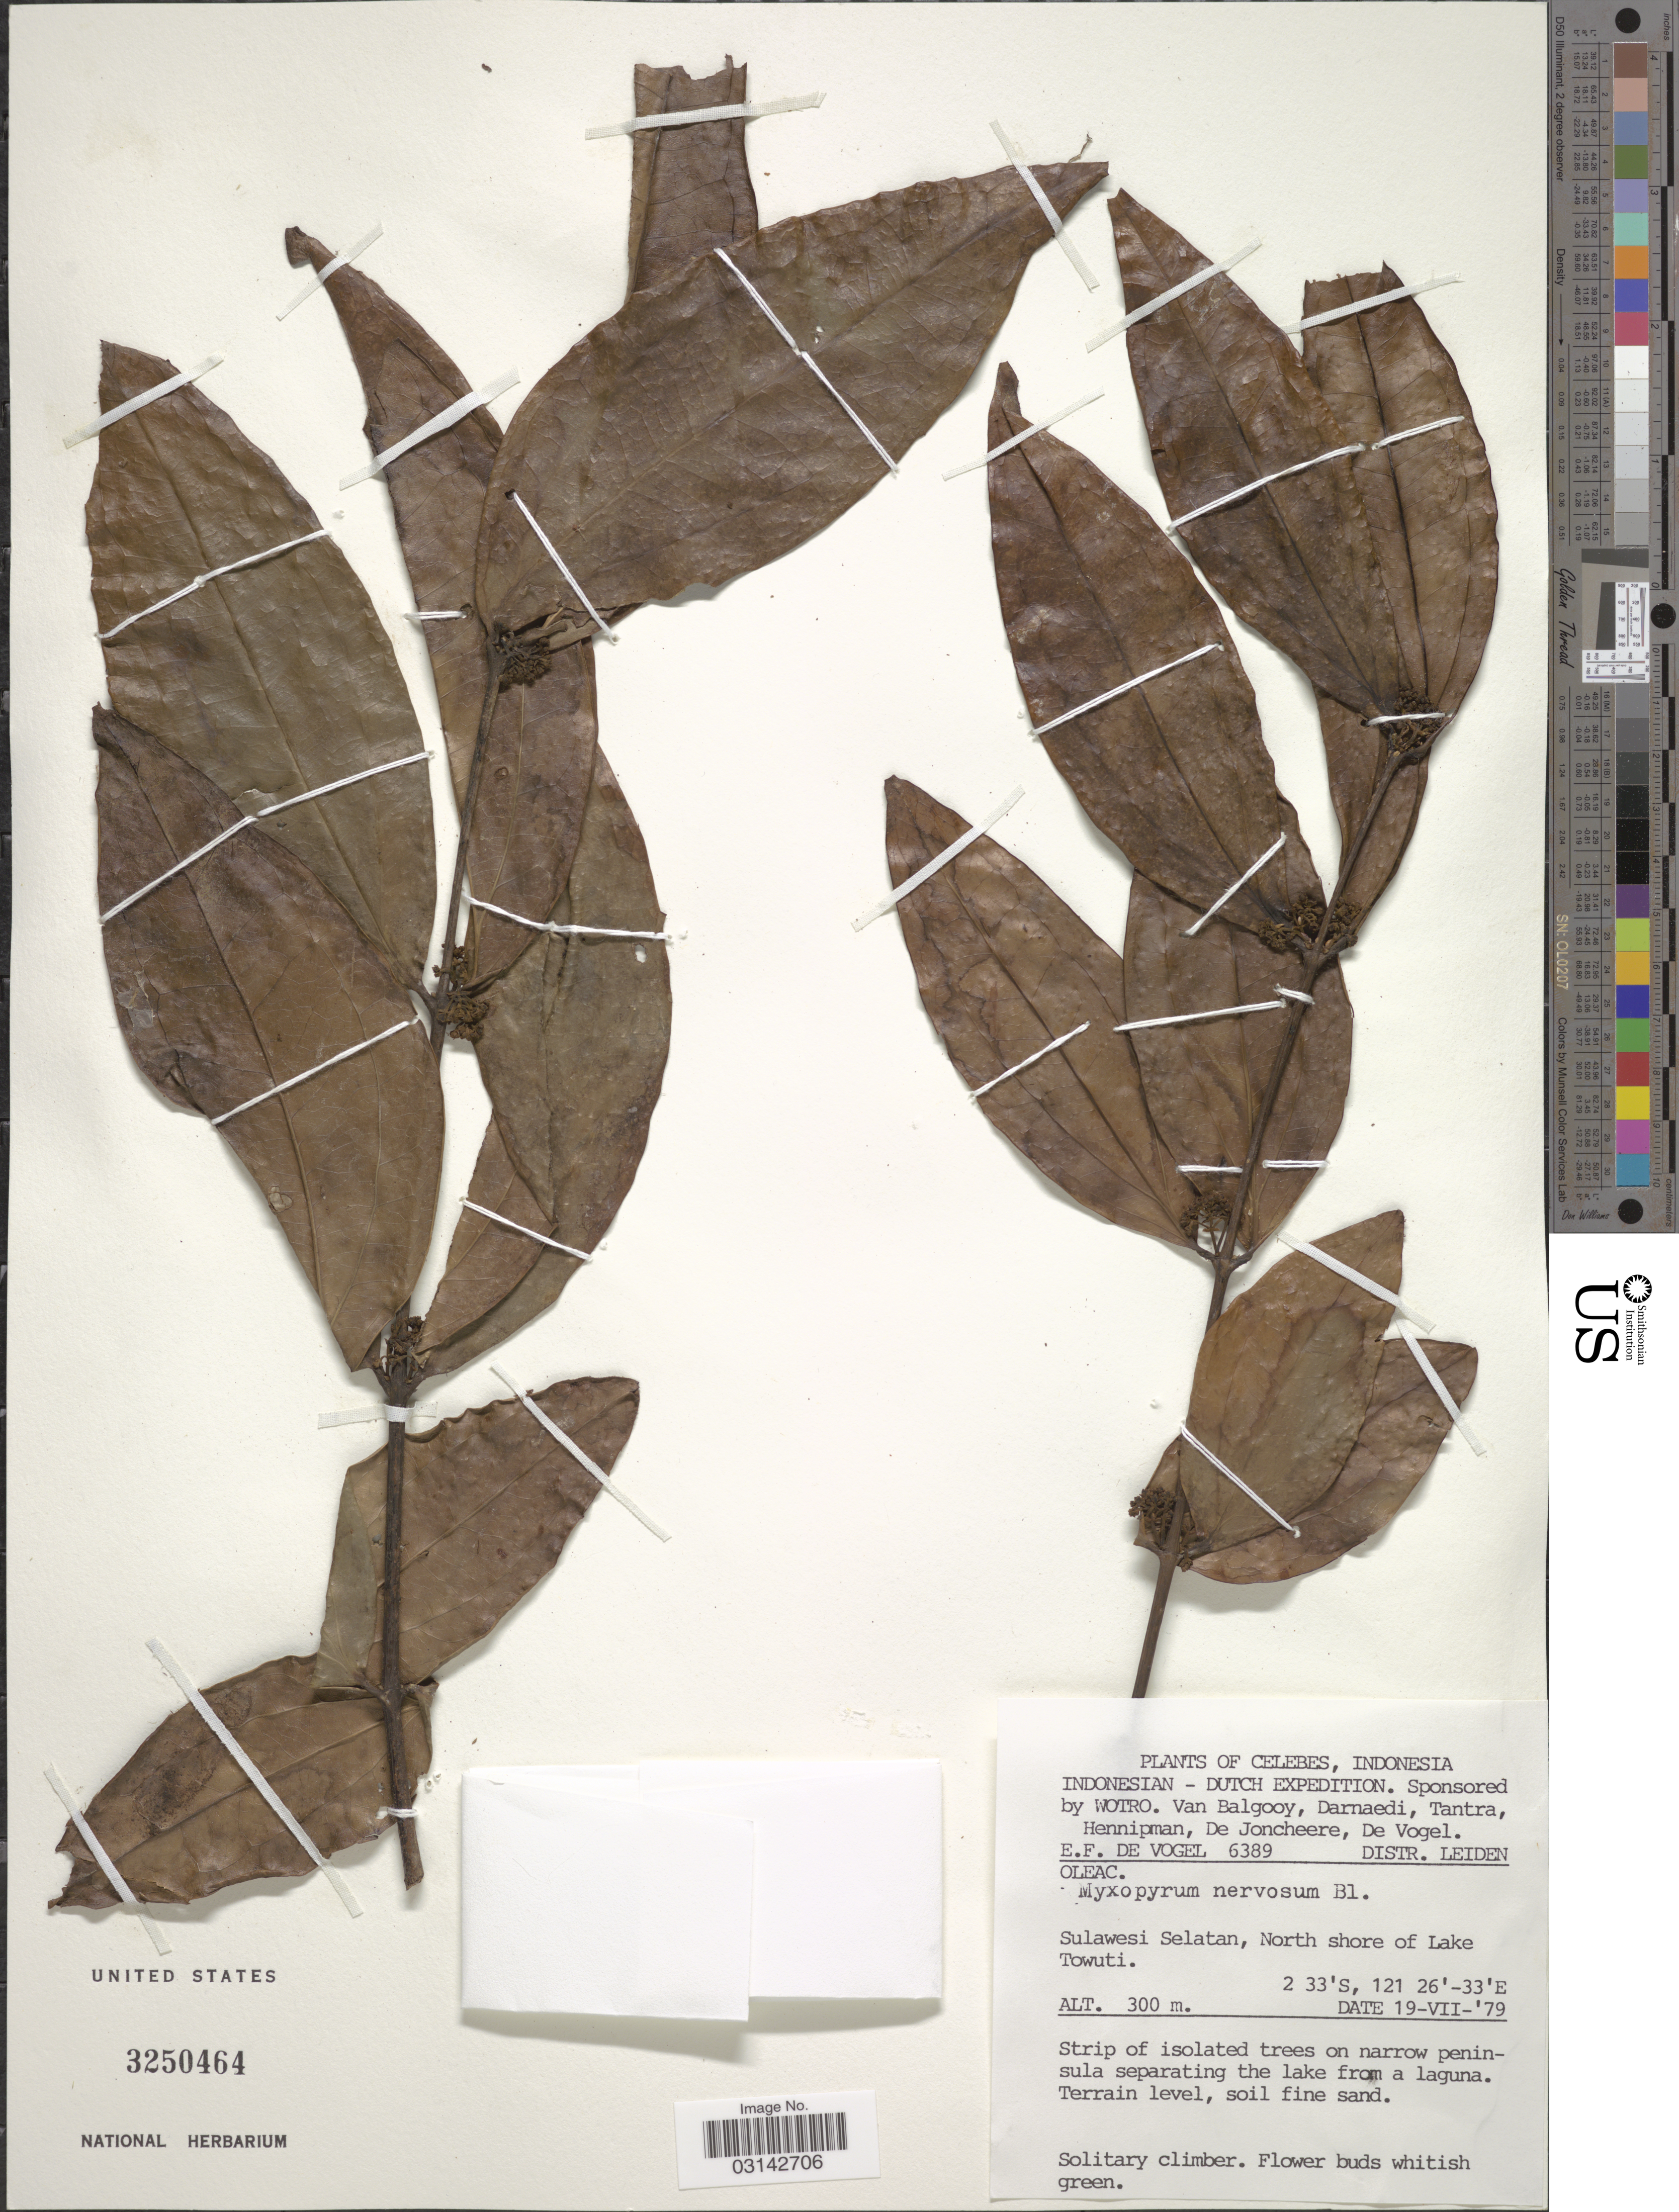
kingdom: Plantae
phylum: Tracheophyta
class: Magnoliopsida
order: Lamiales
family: Oleaceae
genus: Myxopyrum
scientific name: Myxopyrum nervosum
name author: Blume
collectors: E. F. de Vogel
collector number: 6389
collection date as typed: Transcribed d/m/y: 19/7/79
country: Indonesia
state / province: Sulawesi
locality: Celebes, Sulawesi Selatan, North shore of Lake Towuti.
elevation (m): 300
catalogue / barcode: US 3250464